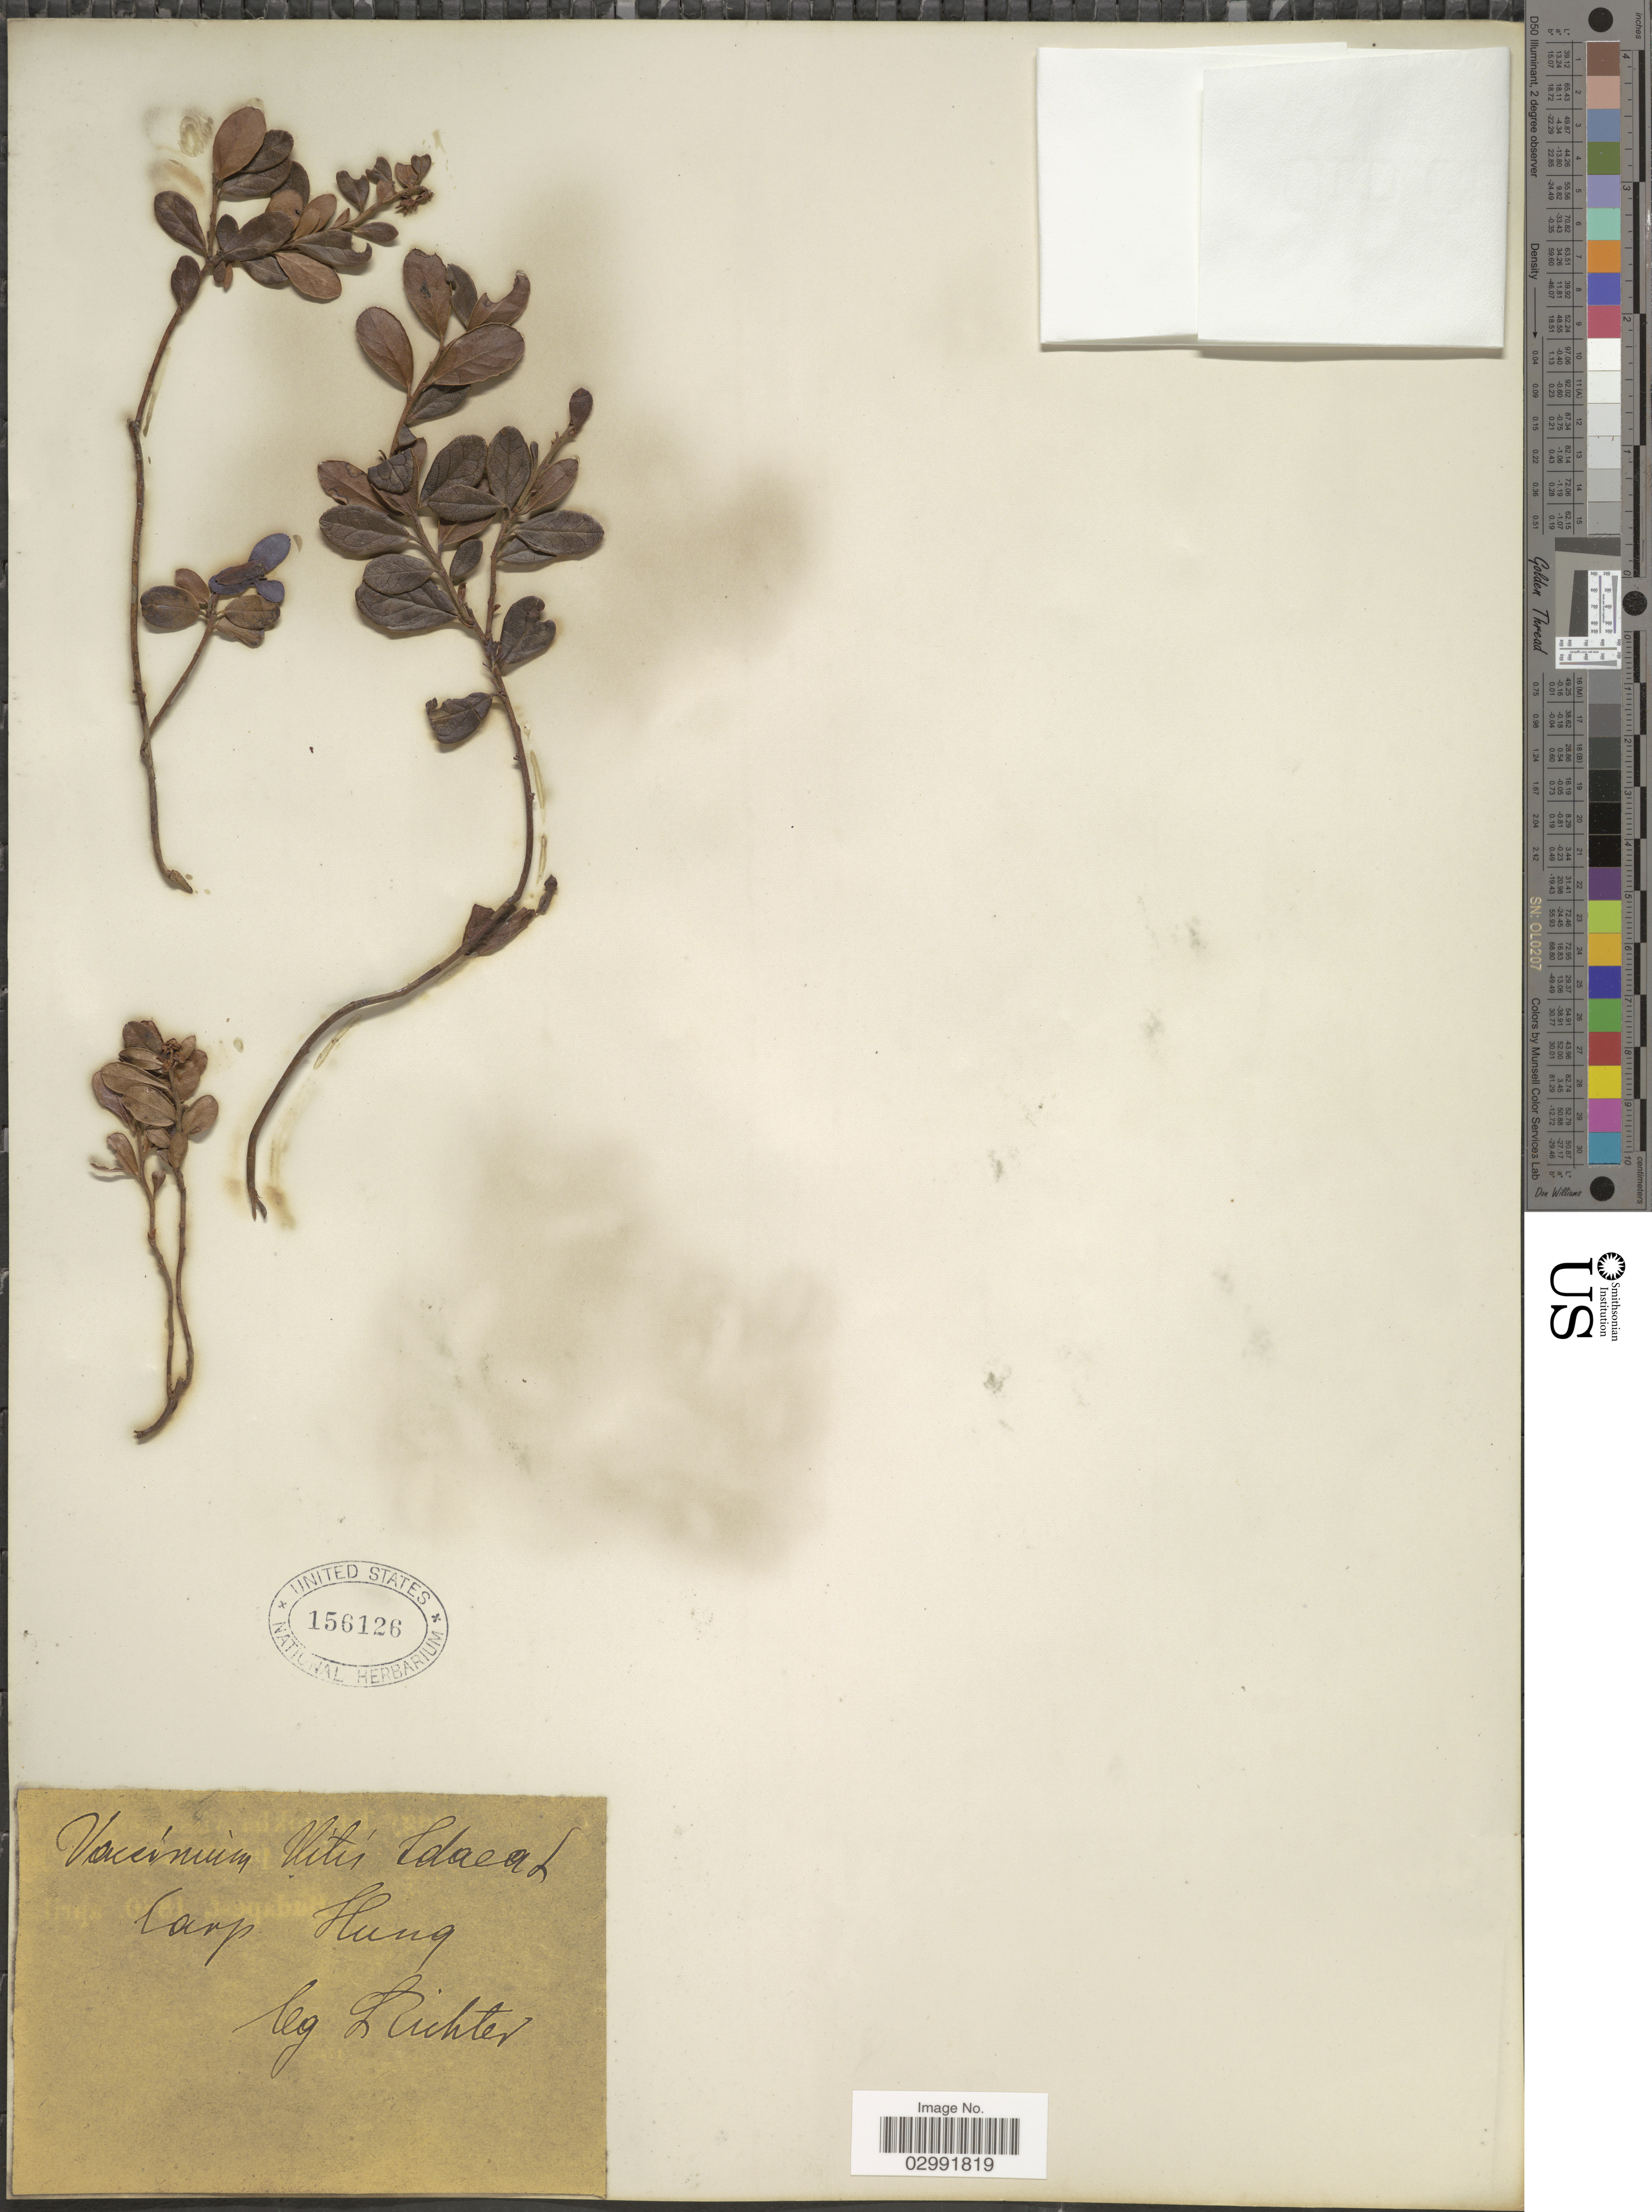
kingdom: Plantae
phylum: Tracheophyta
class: Magnoliopsida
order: Ericales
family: Ericaceae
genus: Vaccinium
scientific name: Vaccinium vitis-idaea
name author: L.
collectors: L. Richter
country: Hungary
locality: Carp. Hung.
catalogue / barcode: US 156126